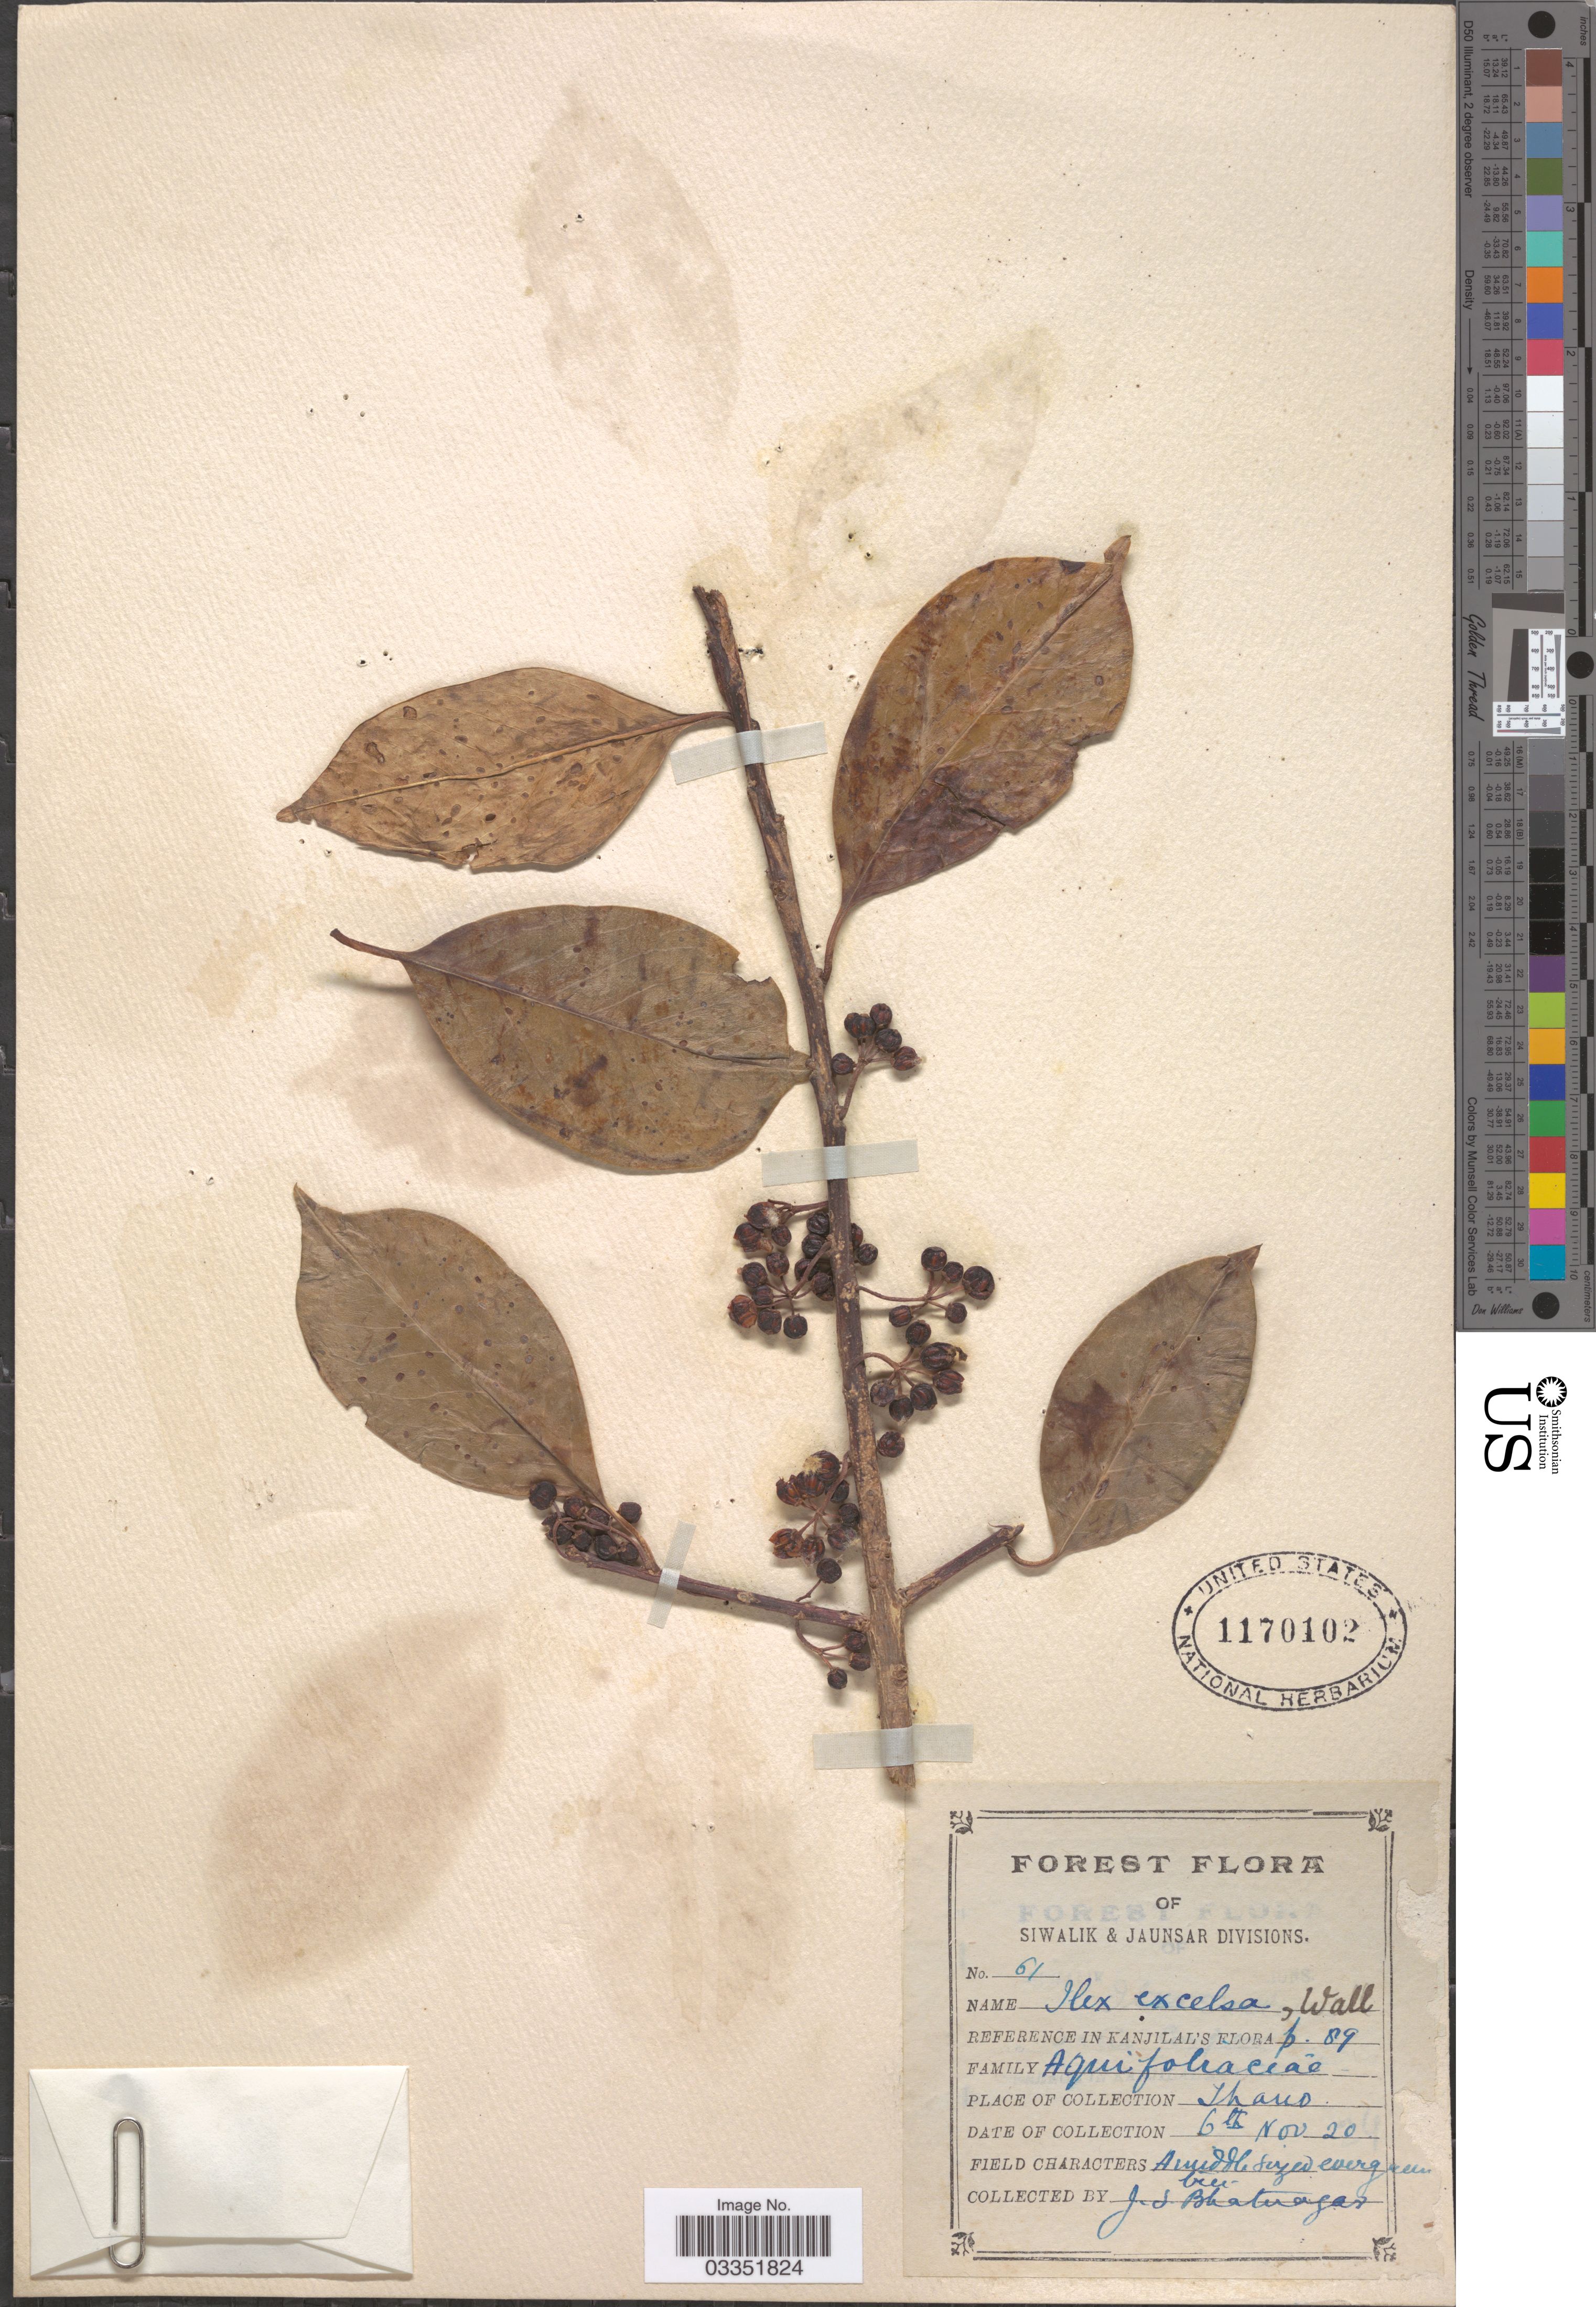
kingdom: Plantae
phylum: Tracheophyta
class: Magnoliopsida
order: Aquifoliales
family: Aquifoliaceae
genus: Ilex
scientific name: Ilex excelsa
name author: (Wall.) Voigt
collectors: J. Bhatauagar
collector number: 61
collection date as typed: Transcribed d/m/y: 6/11/20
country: India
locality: Siwalik & Jaunsar Divisions. Thano.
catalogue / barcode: US 1170102